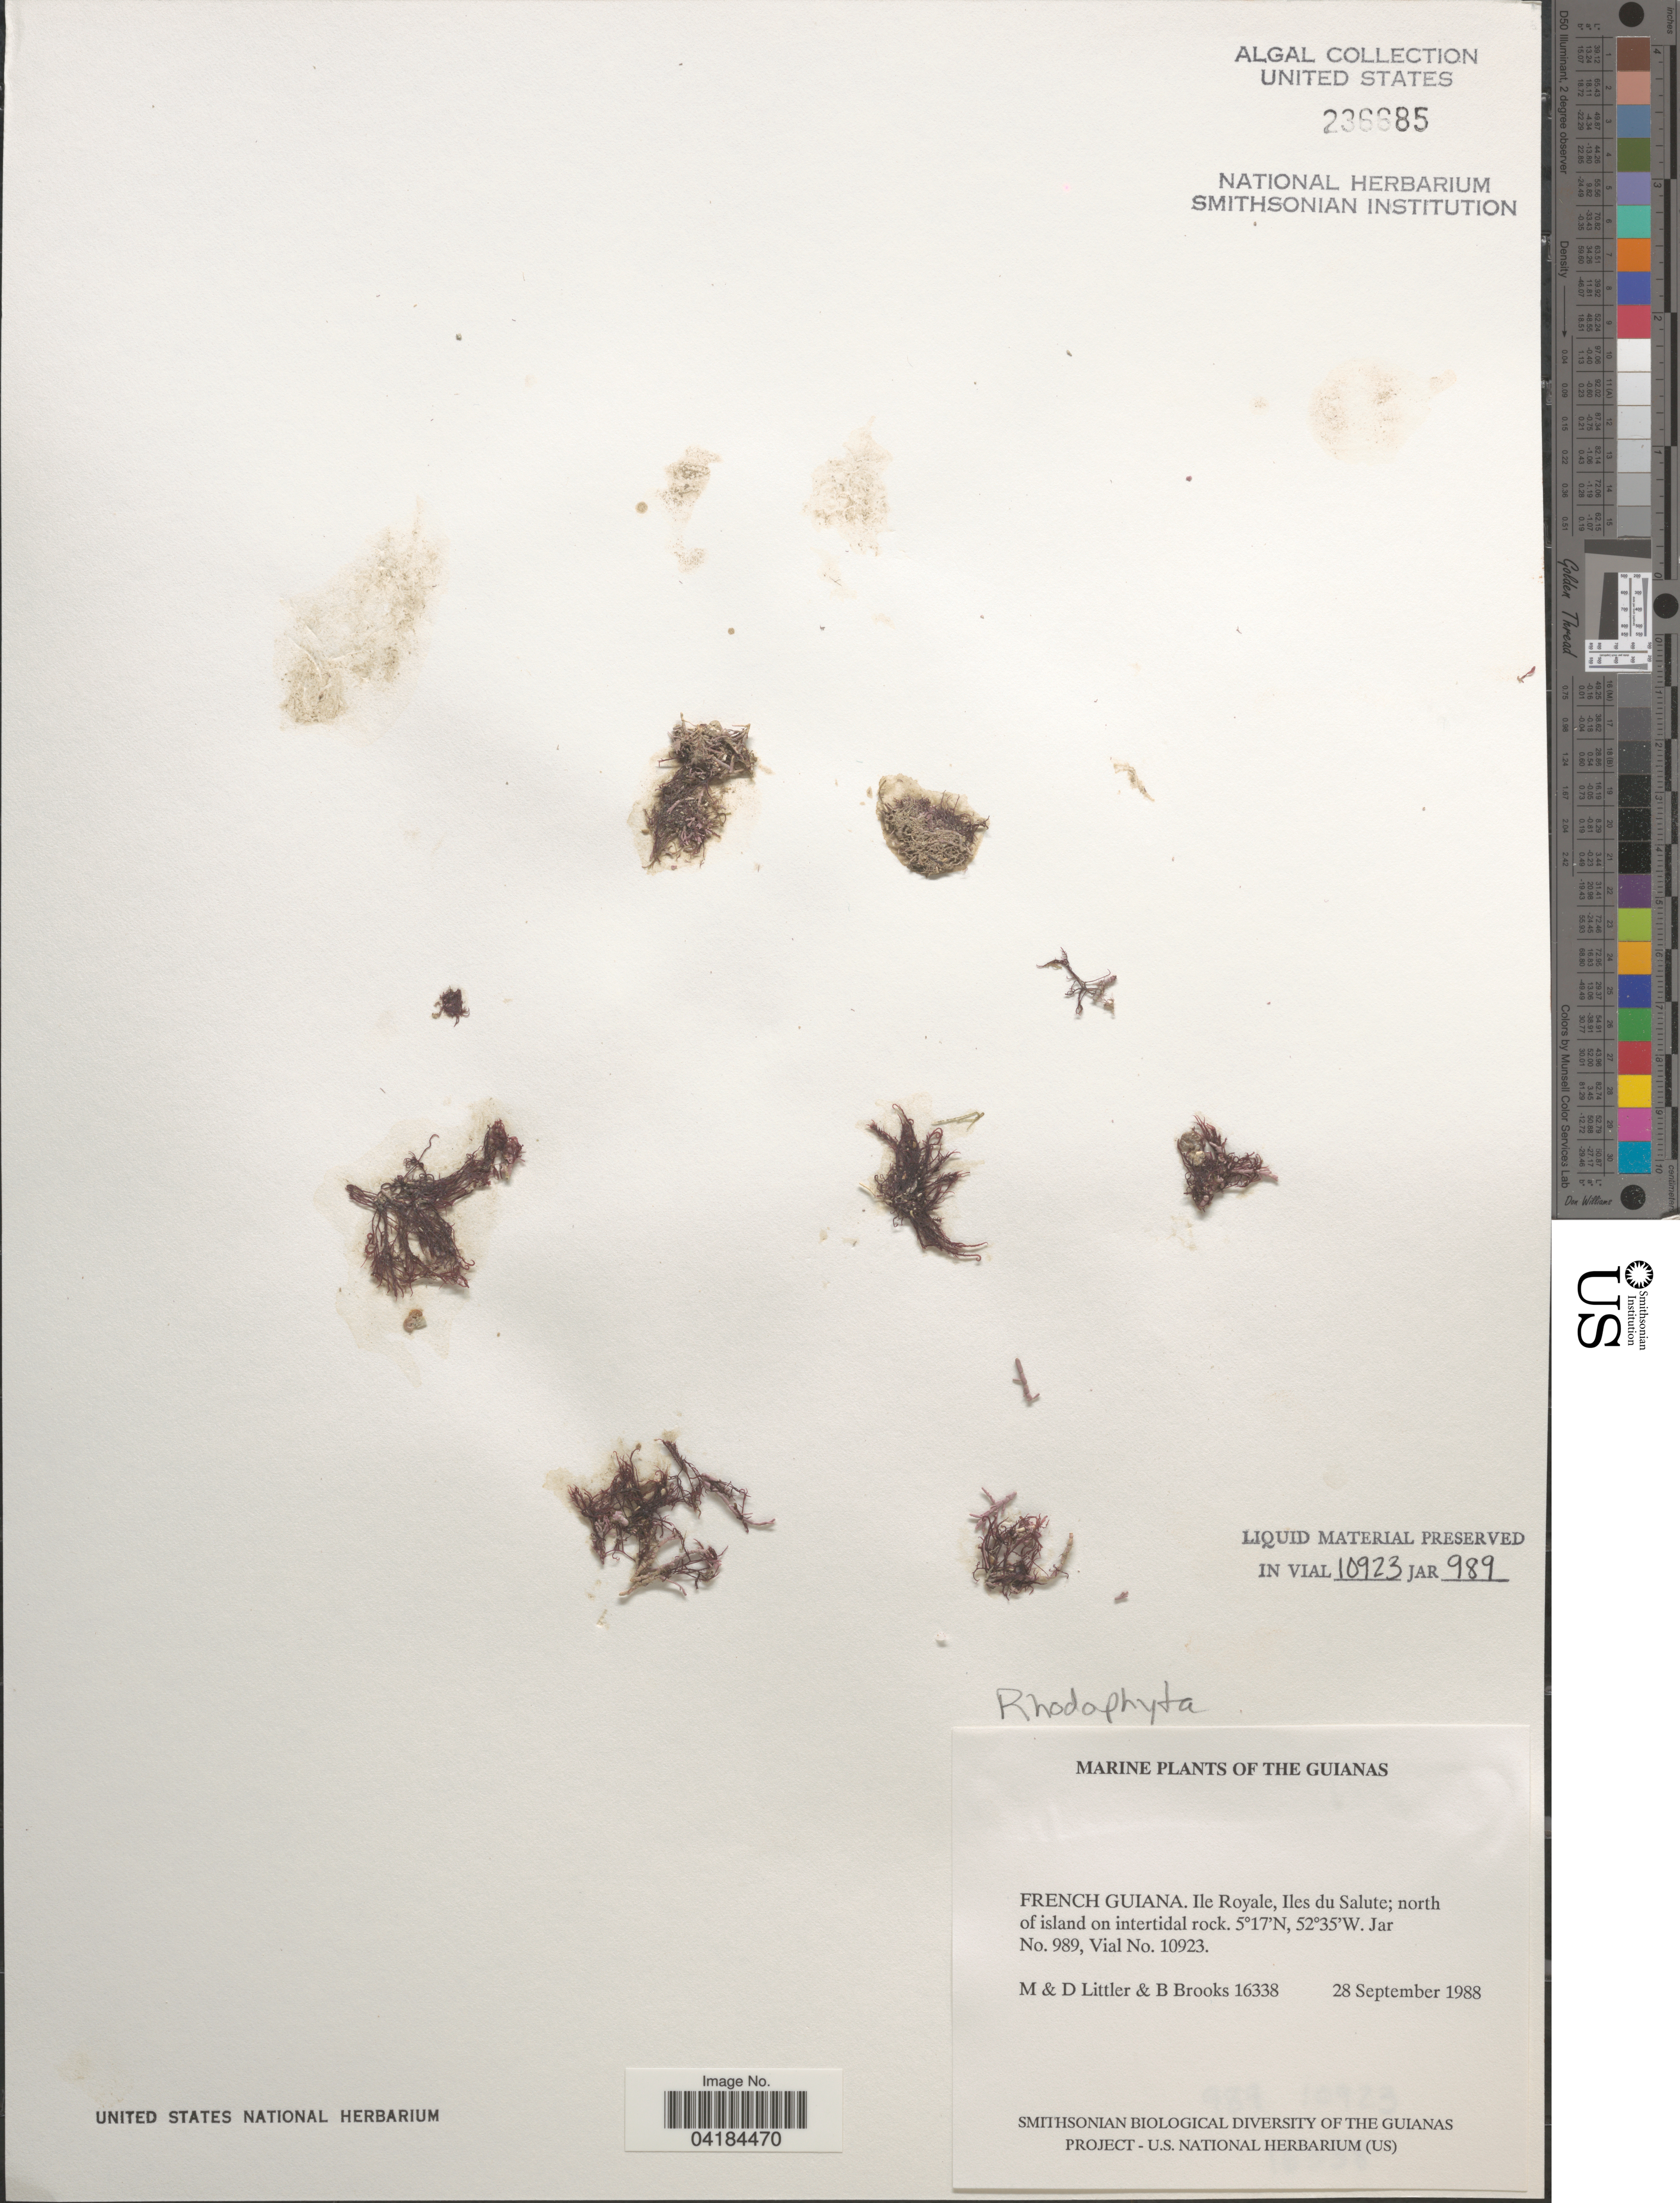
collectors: M. Littler, D. S. Littler & B. Brooks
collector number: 16338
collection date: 1988-09-28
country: French Guiana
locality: The Guianas. Ile Royale, Iles du Salute; north of island on intertidal rock.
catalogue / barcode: US 236685